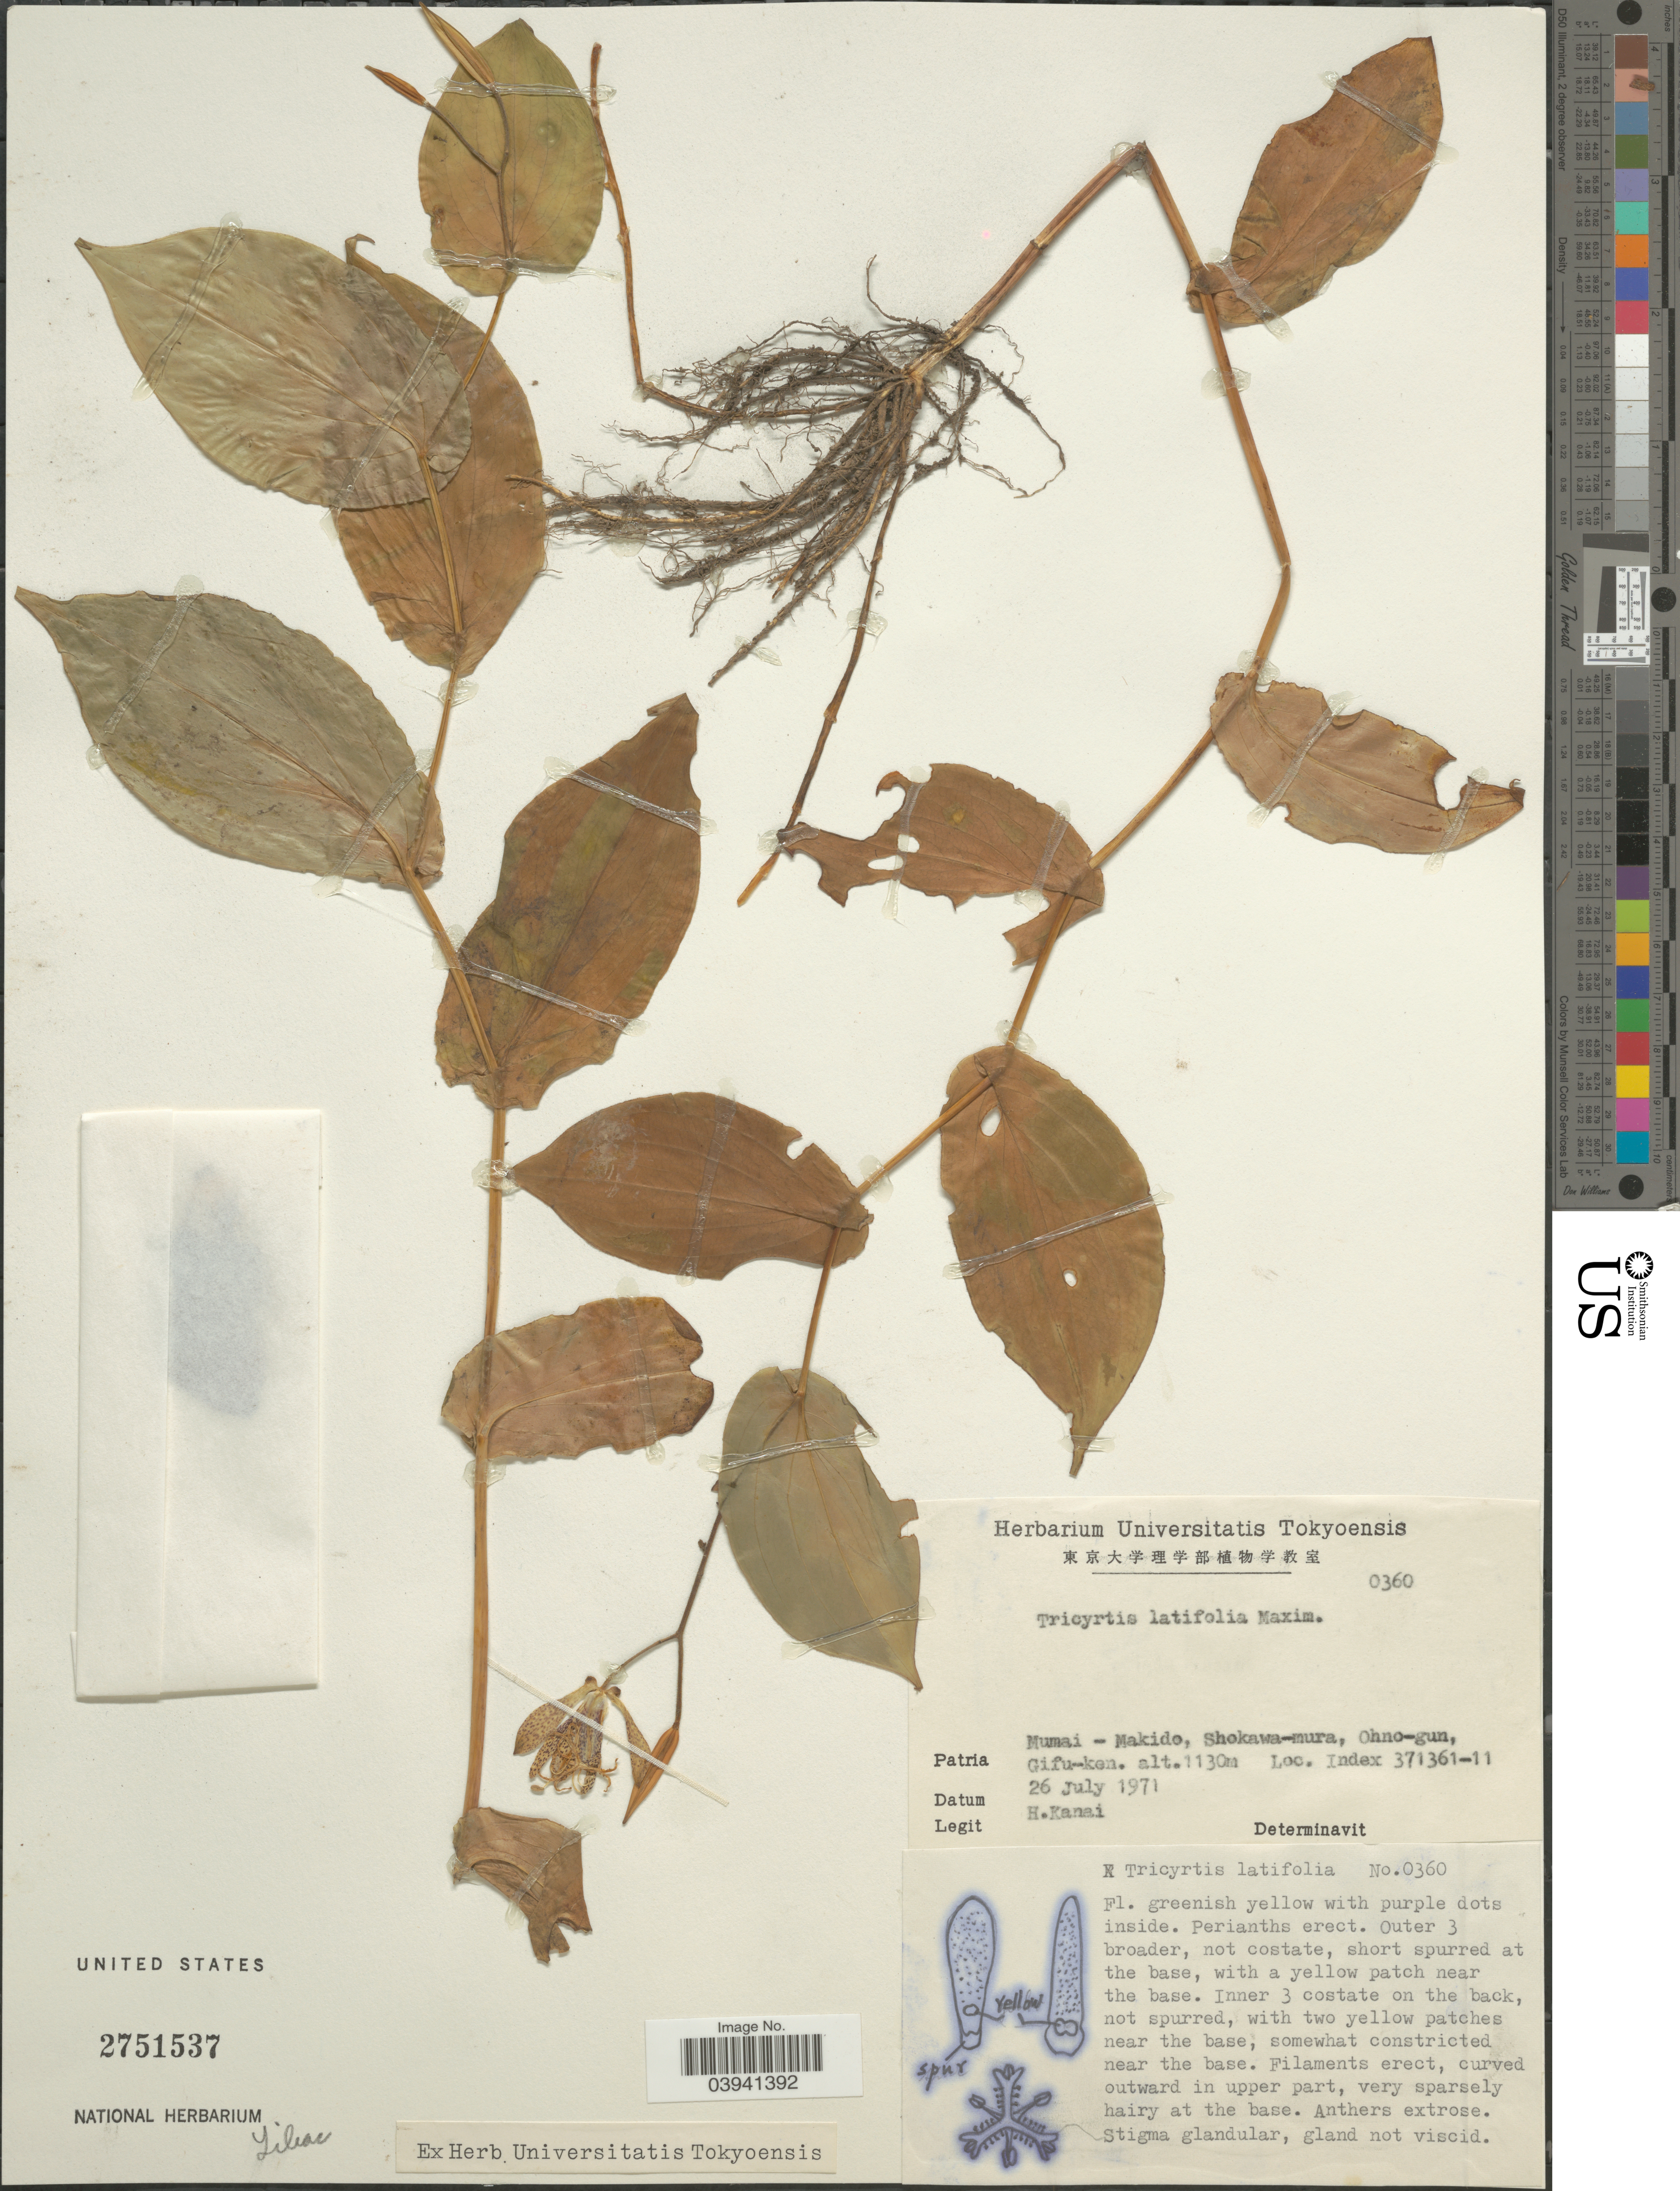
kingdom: Plantae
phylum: Tracheophyta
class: Liliopsida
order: Liliales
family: Liliaceae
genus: Tricyrtis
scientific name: Tricyrtis latifolia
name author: Maxim.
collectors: H. Kanai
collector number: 0360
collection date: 1971-07-26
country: Japan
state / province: Gihu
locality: Numai-Makido, Shokawa-mura, Ohno-gun, Gifu-ken. Index. 371361-11.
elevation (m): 1130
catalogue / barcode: US 2751537